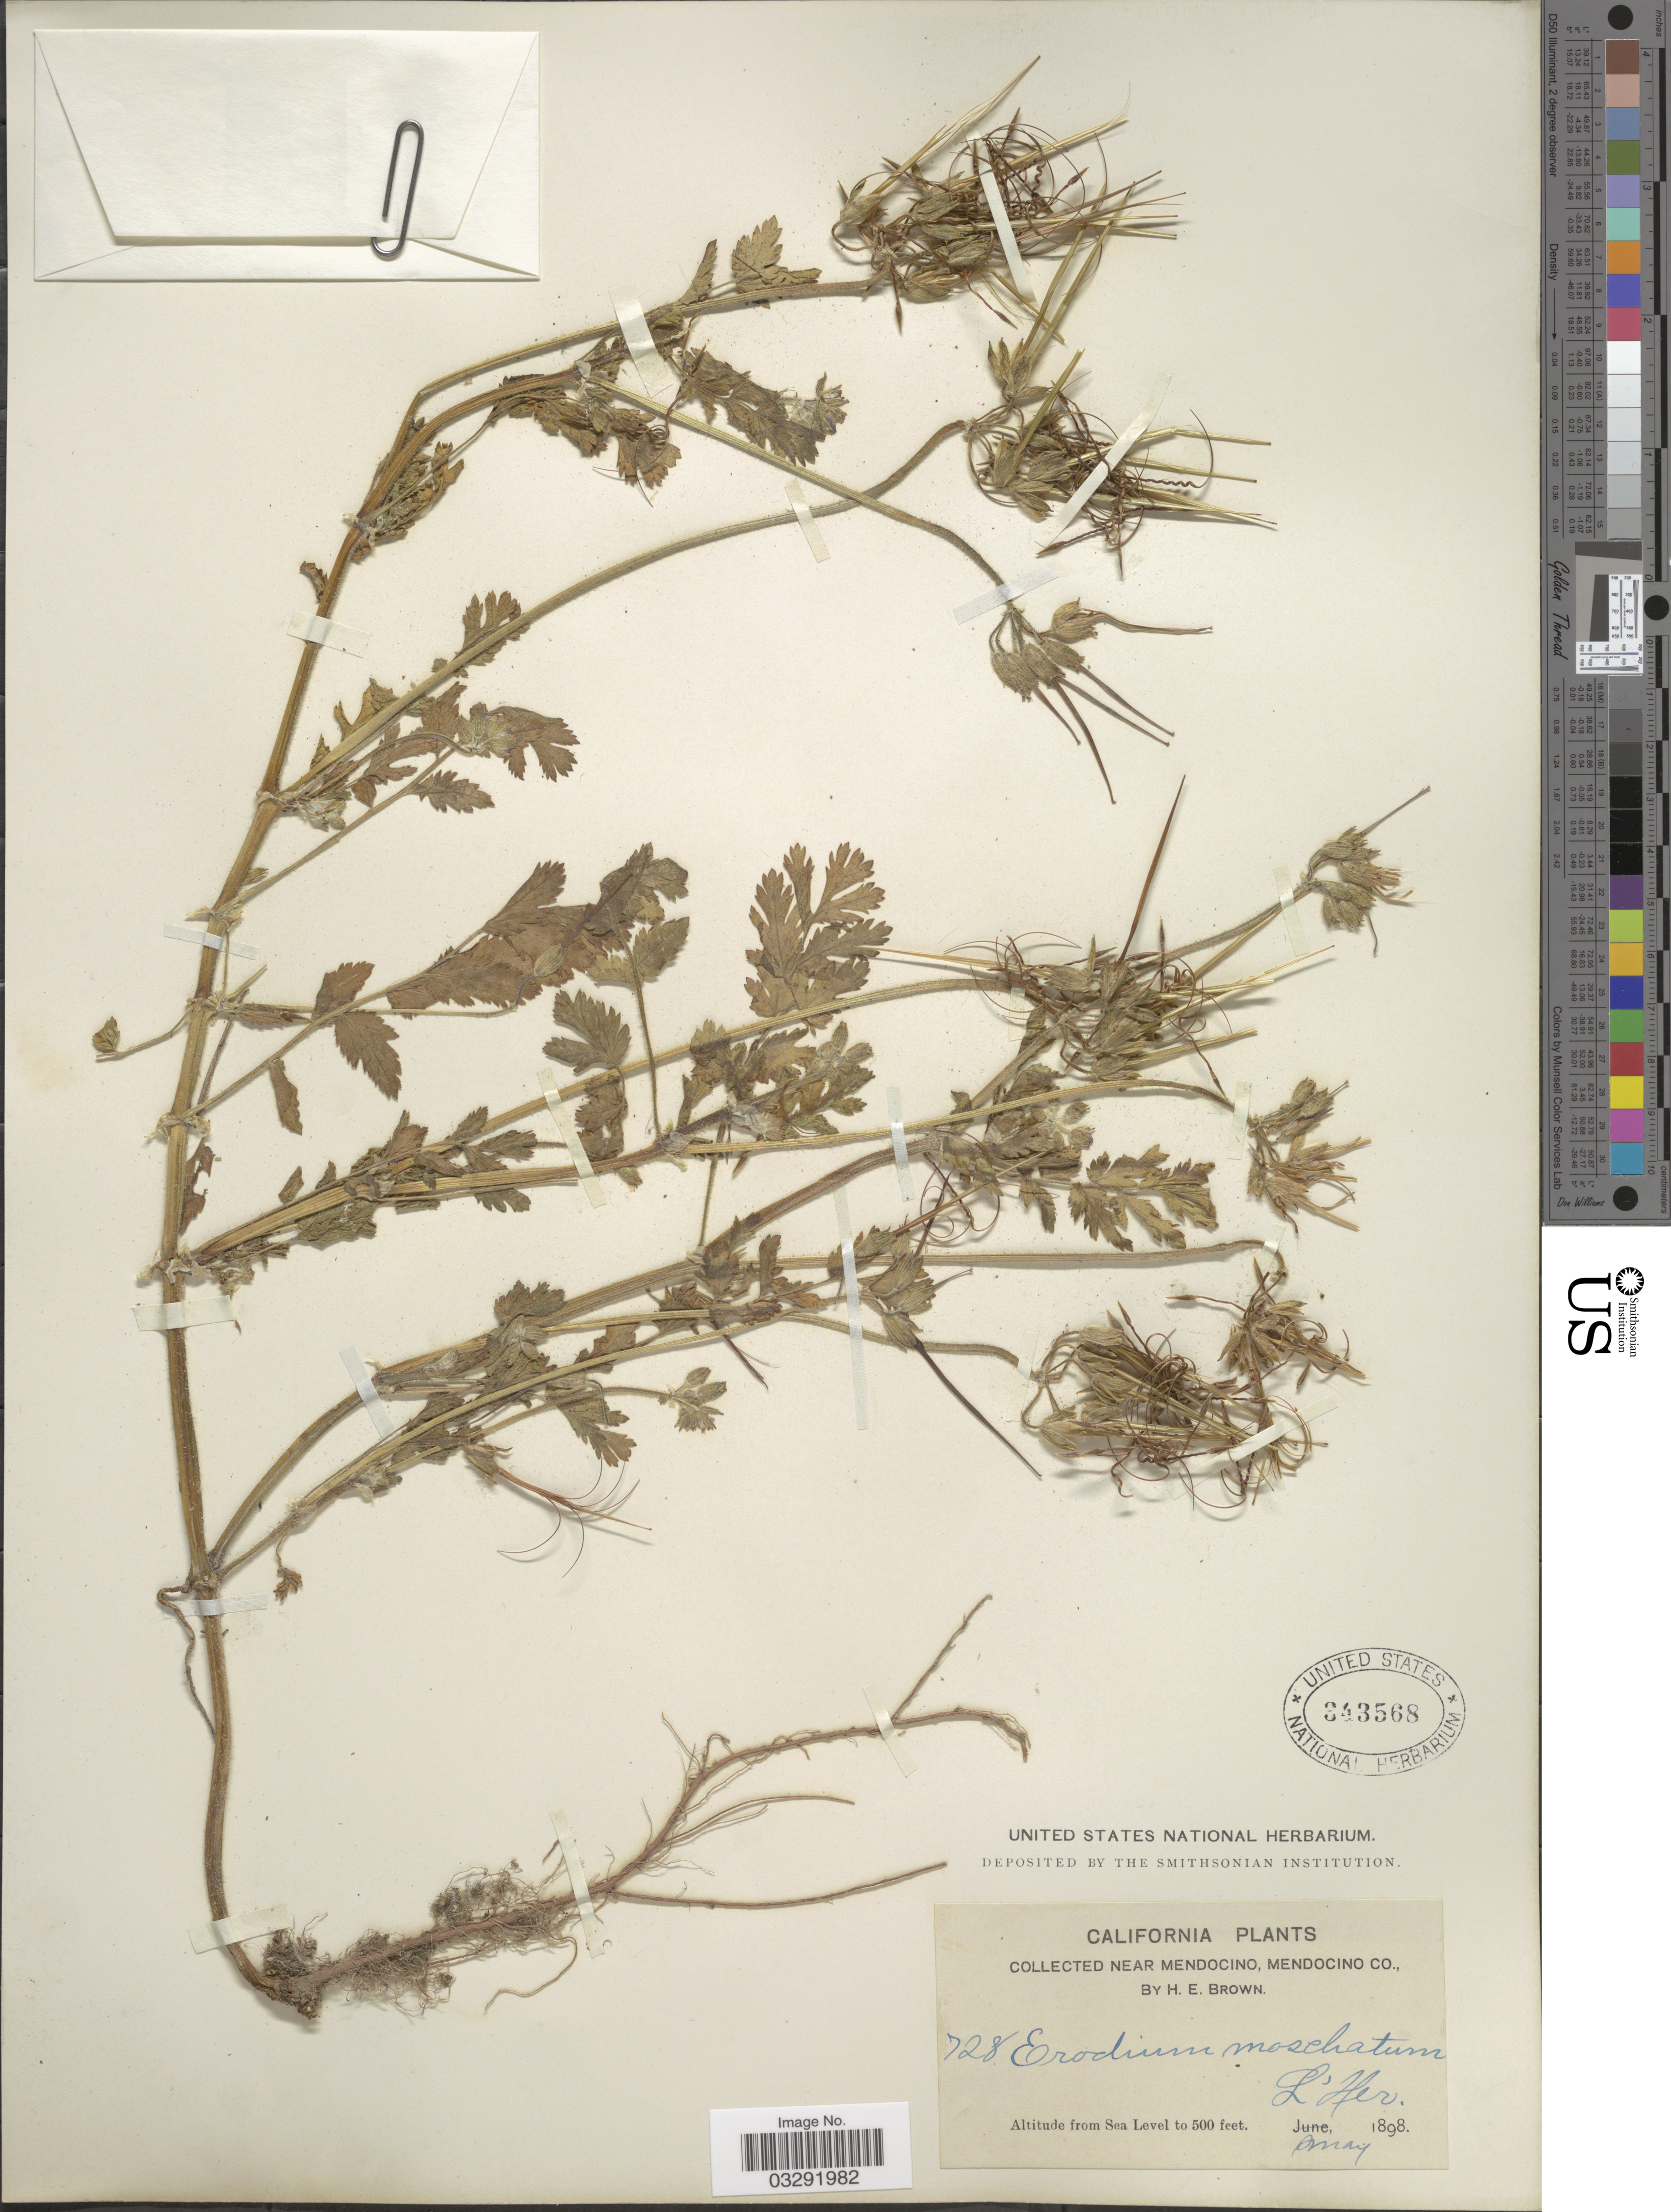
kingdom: Plantae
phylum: Tracheophyta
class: Magnoliopsida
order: Geraniales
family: Geraniaceae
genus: Erodium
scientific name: Erodium moschatum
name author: (L.) L'Hér. ex Aiton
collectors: H. E. Brown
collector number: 728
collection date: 1898-05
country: United States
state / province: California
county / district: Mendocino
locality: Near Mendocino, Mendocino Co.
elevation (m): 0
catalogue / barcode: US 343568